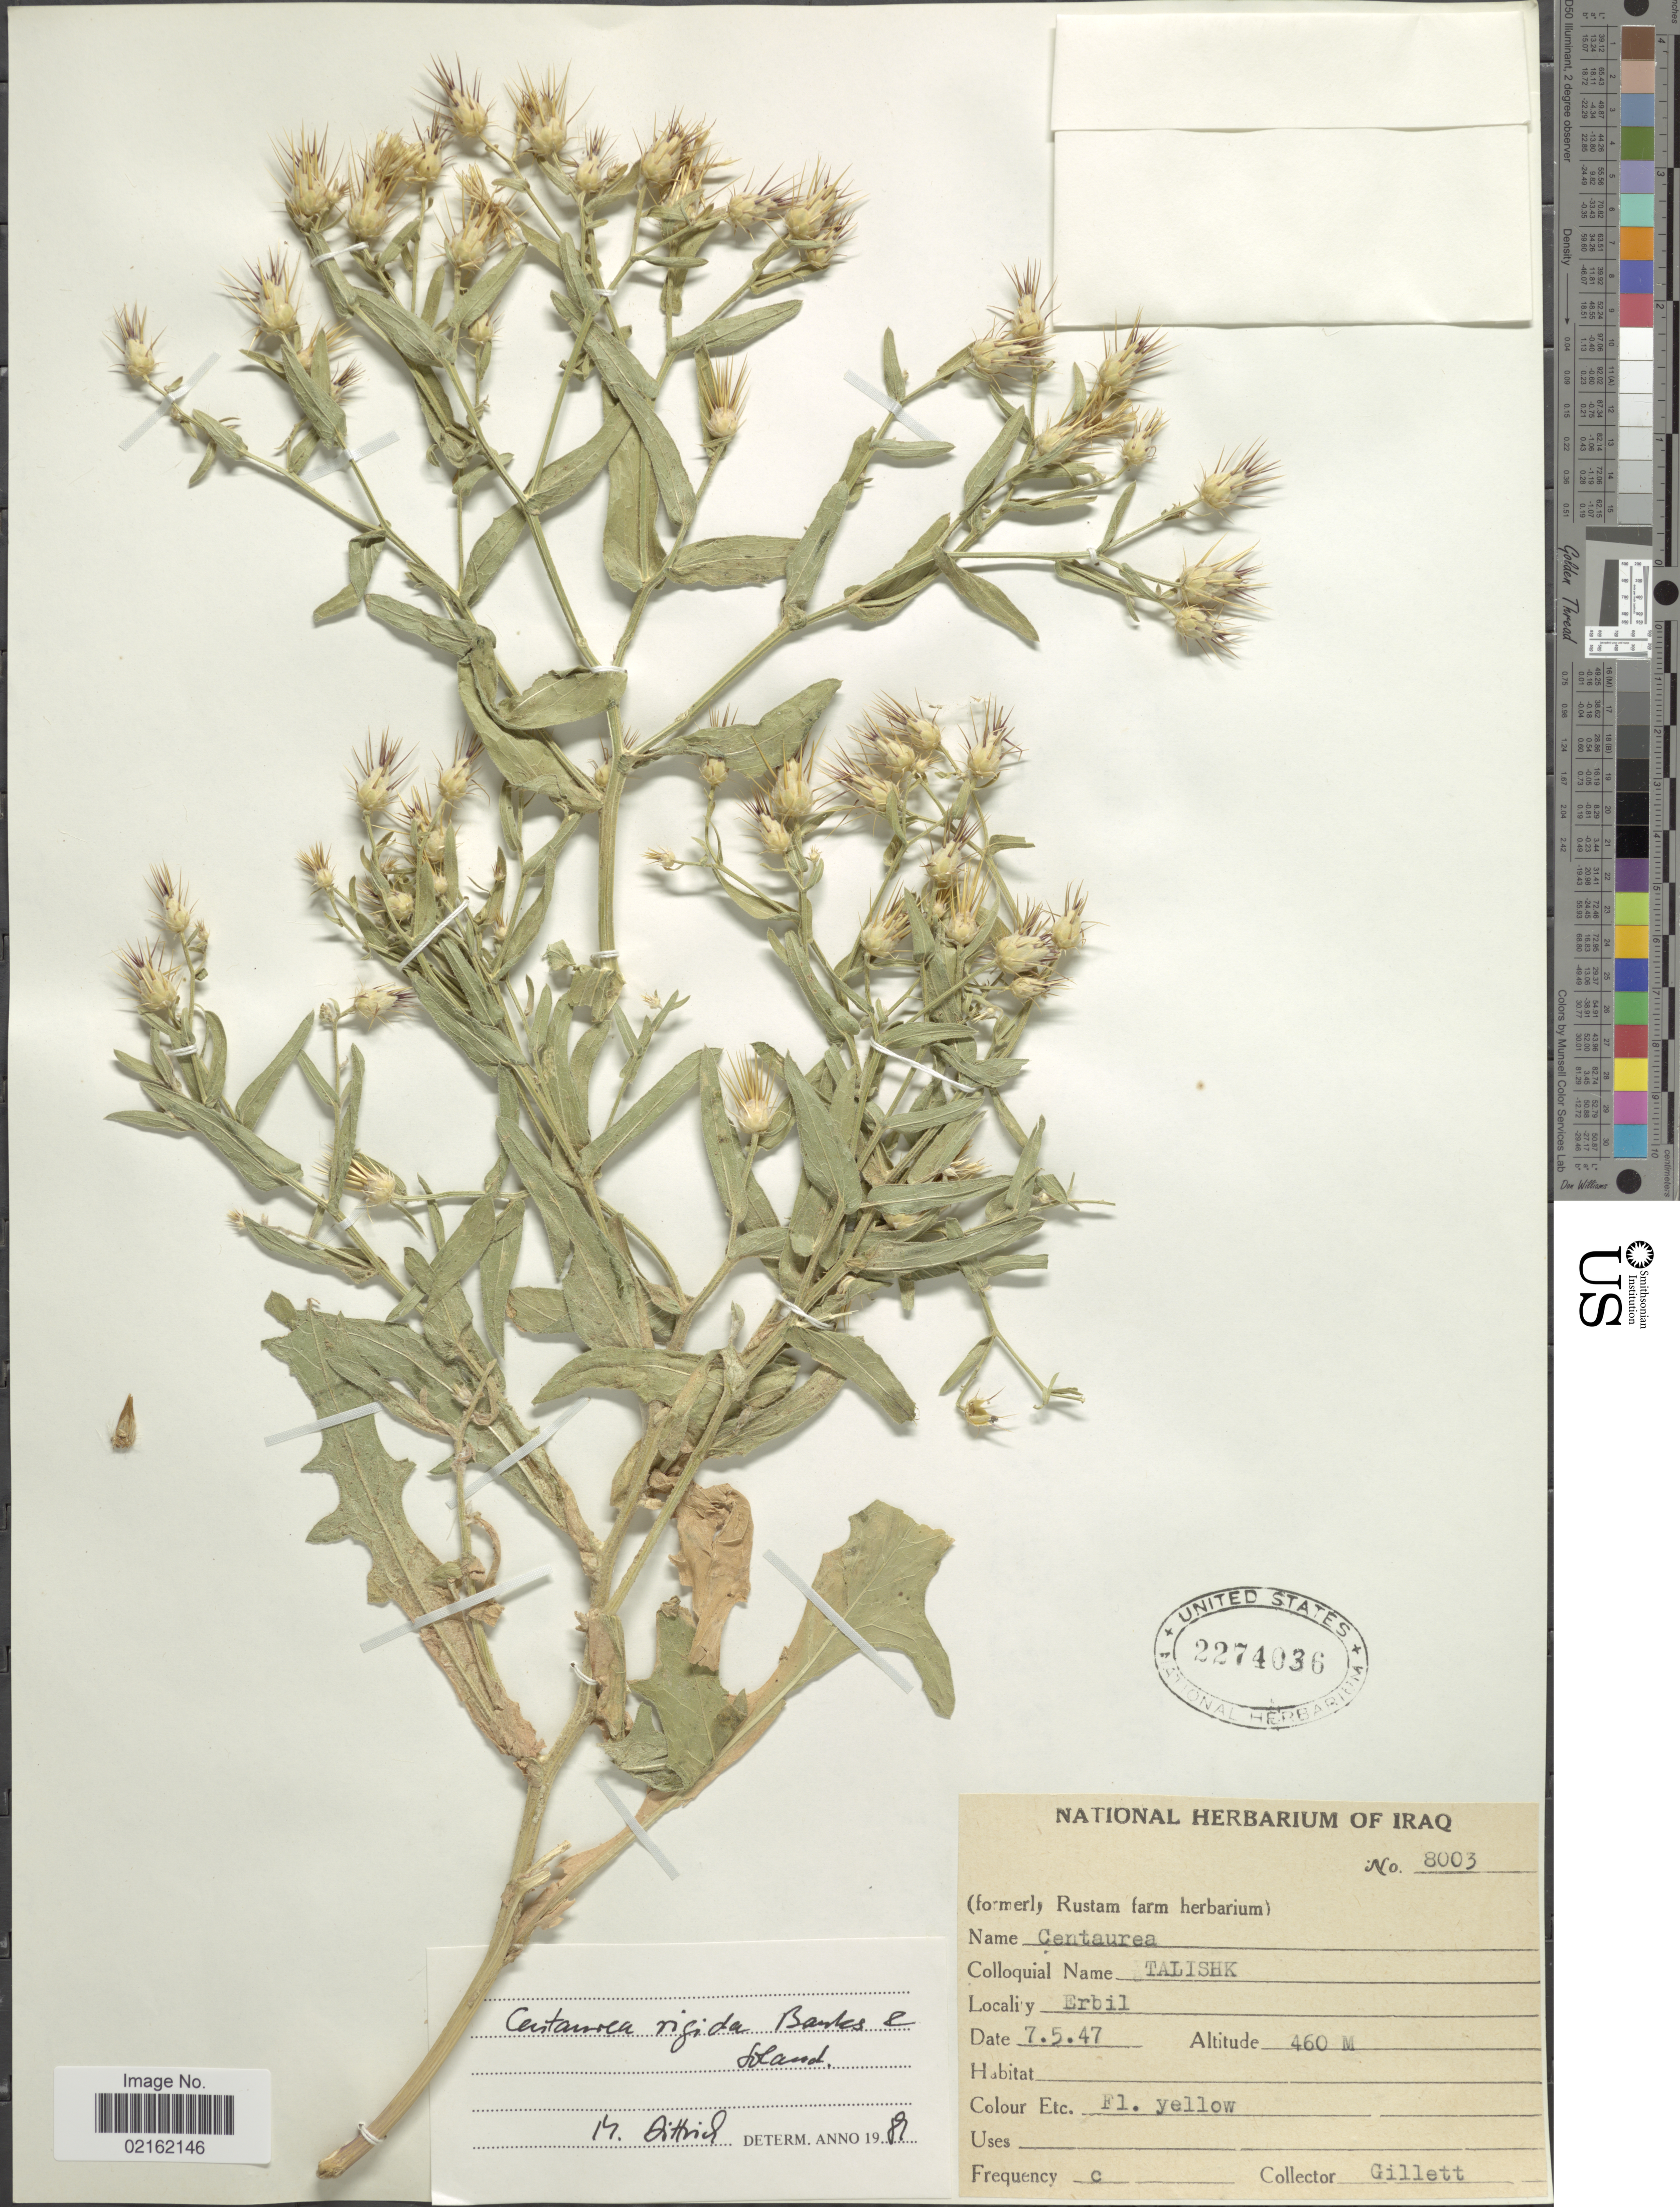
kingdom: Plantae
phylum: Tracheophyta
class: Magnoliopsida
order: Asterales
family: Asteraceae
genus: Centaurea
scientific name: Centaurea rigida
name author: Banks & Sol.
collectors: Gillett, --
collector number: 8003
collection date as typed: Transcribed d/m/y: 7/5/47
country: Iraq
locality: Erbil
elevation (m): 460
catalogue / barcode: US 2274036